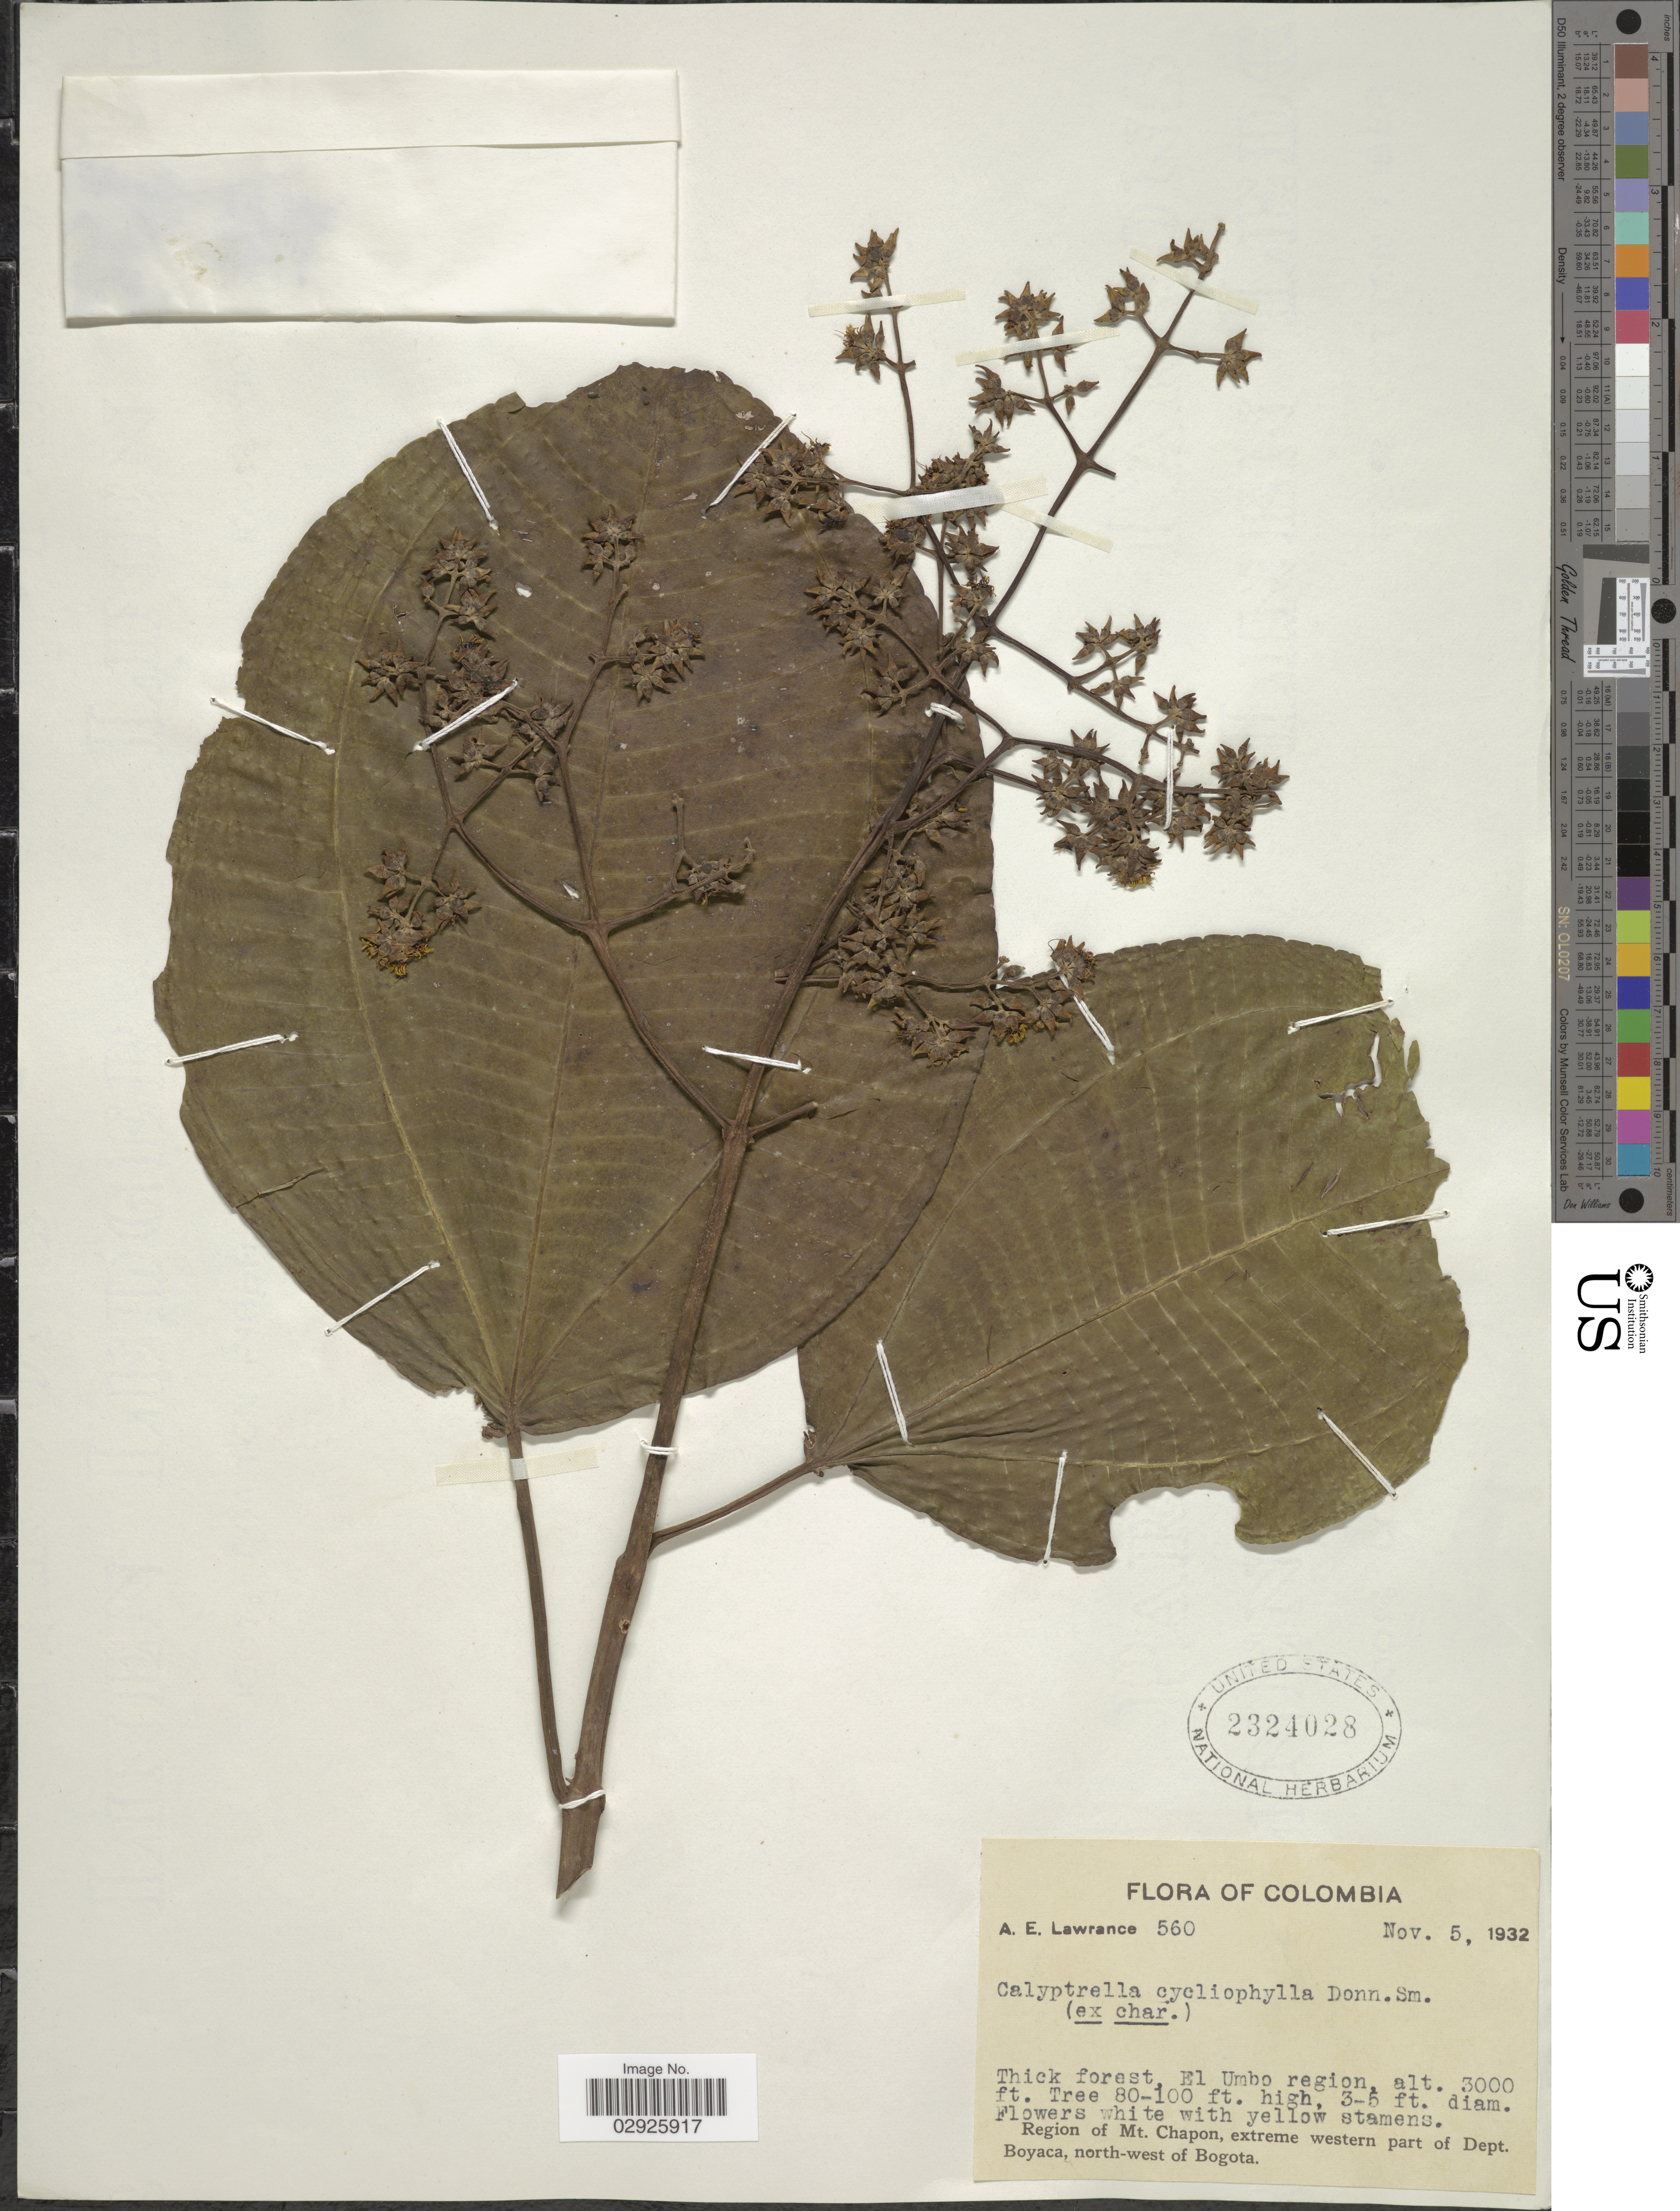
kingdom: Plantae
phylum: Tracheophyta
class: Magnoliopsida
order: Myrtales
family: Melastomataceae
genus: Graffenrieda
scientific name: Graffenrieda galeottii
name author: (Naudin) L.O. Williams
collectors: A. Lawrance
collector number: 560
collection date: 1932-11-05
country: Colombia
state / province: Boyacá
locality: Region of Mt. Chapon, extreme western part of Dept. Boyaca, north-west of Bogota.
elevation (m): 914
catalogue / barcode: US 2324028